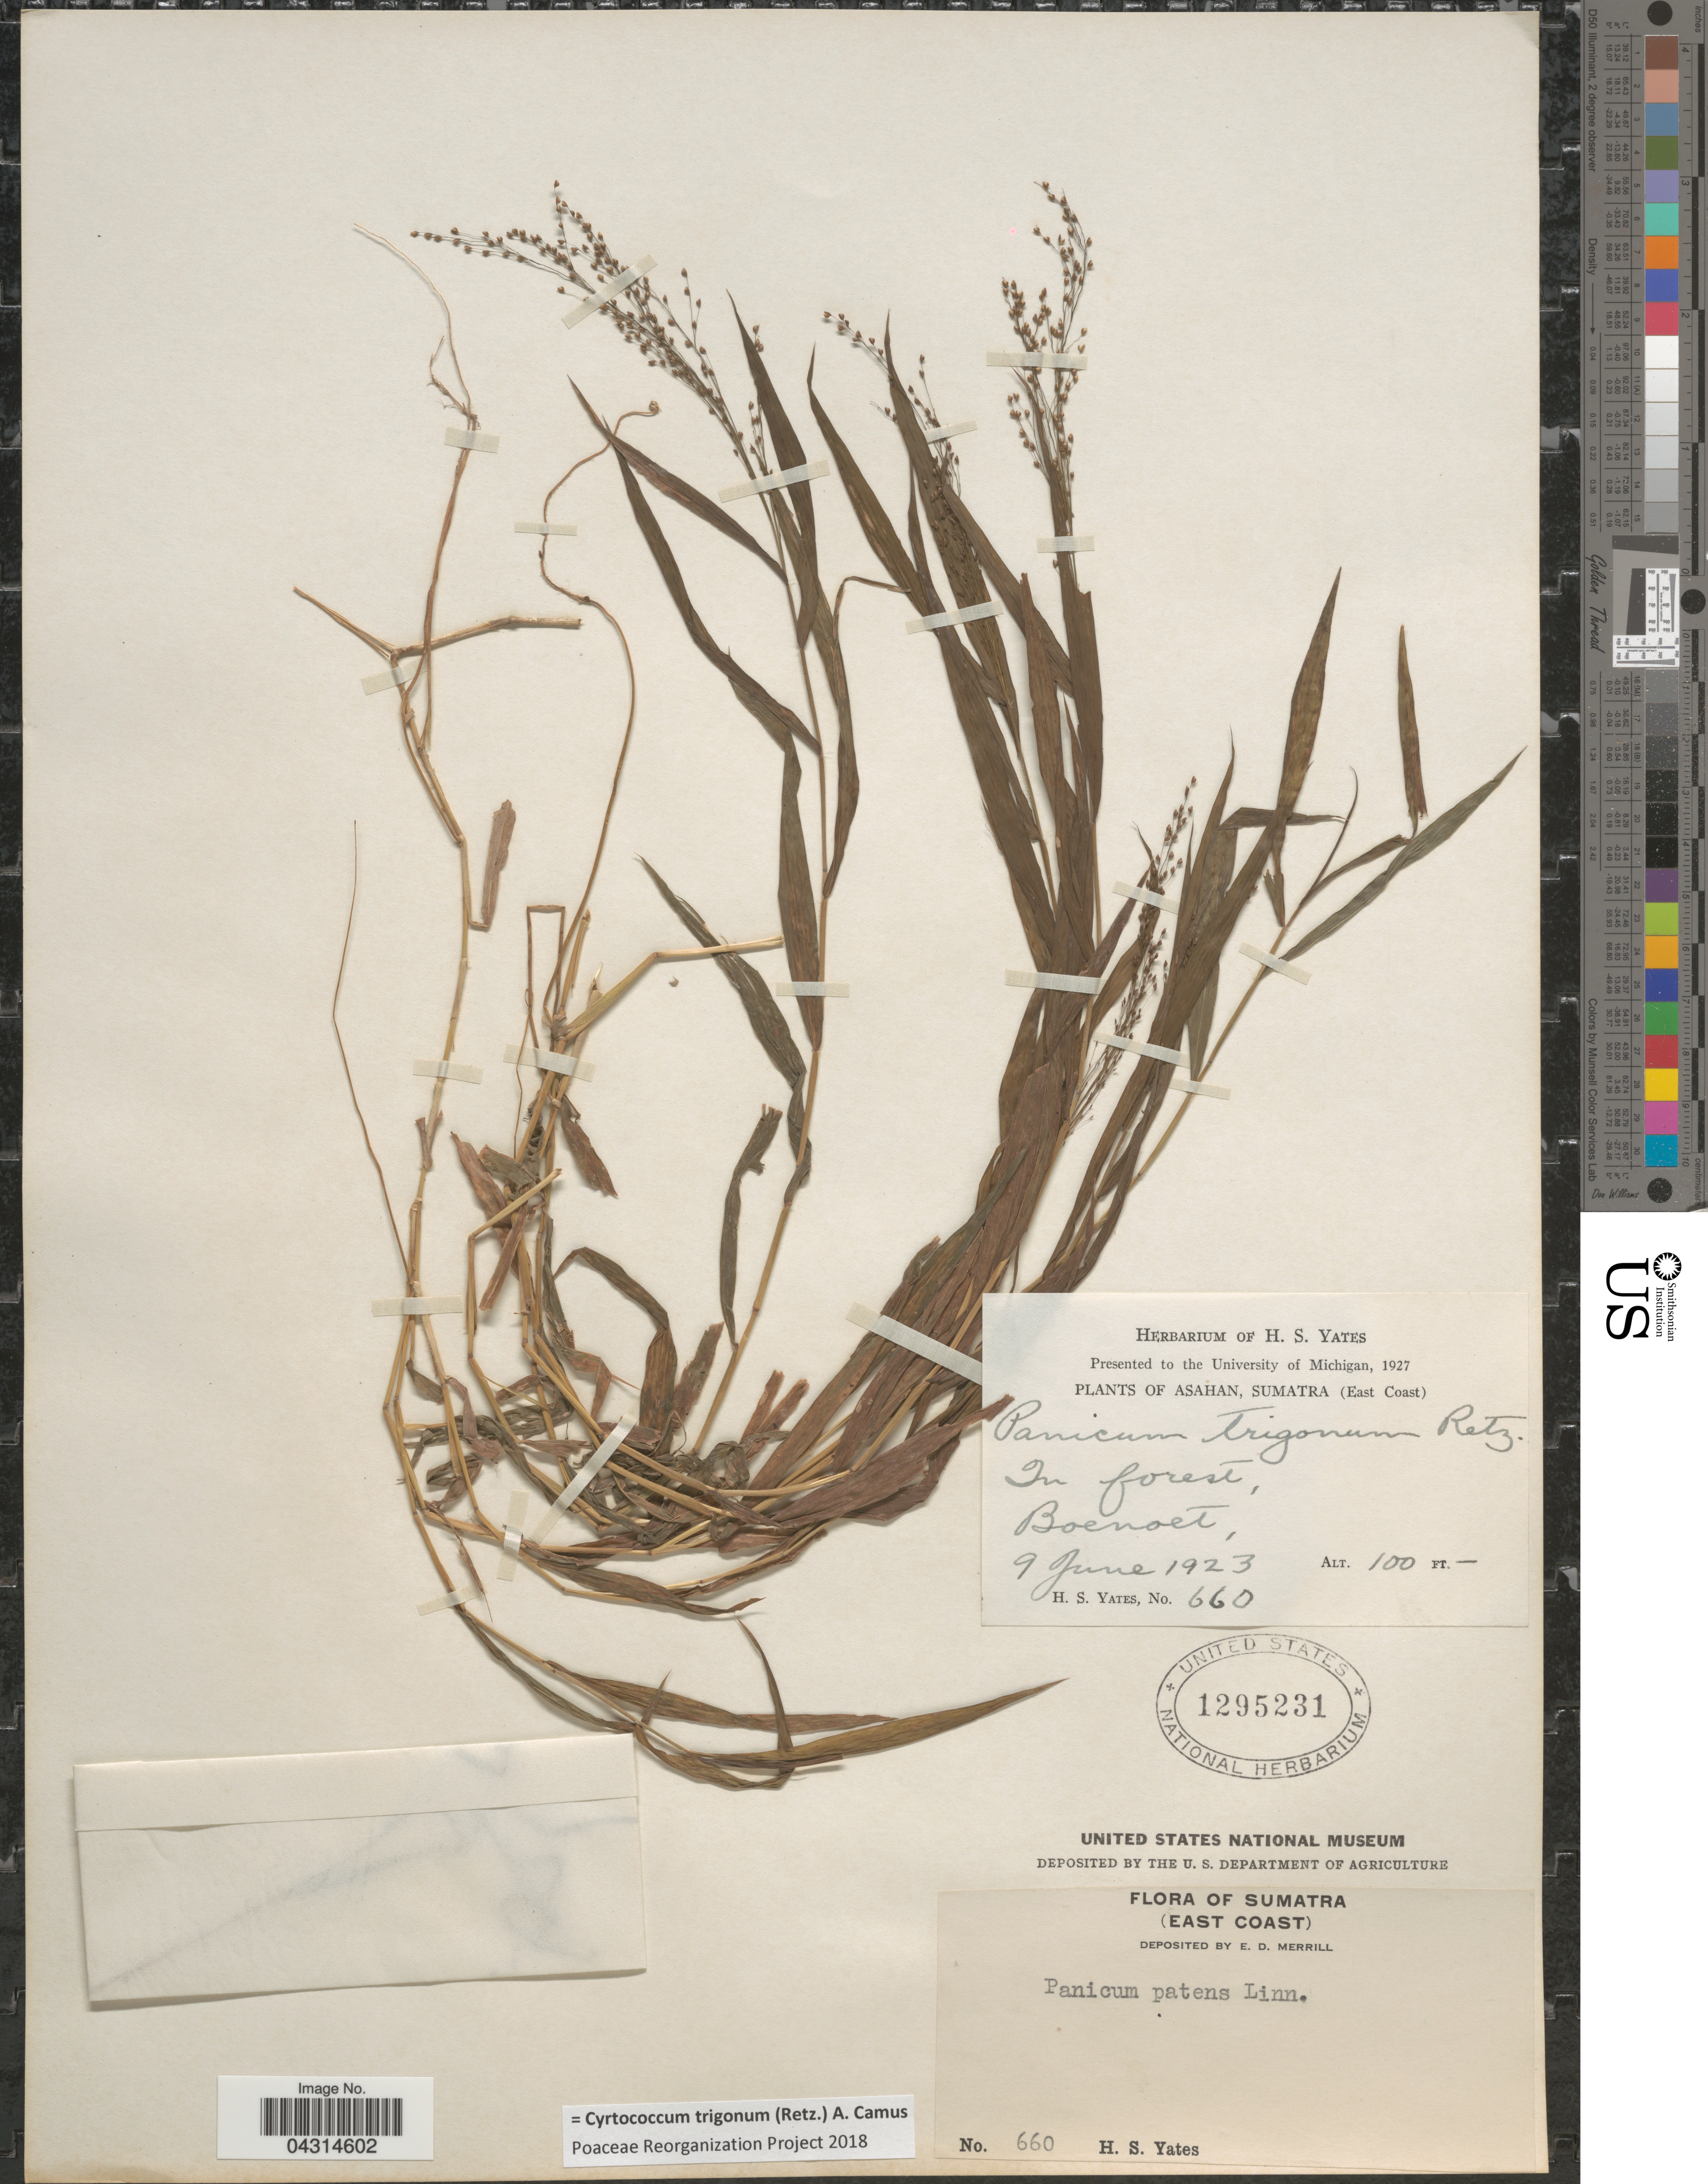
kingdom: Plantae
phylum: Tracheophyta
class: Liliopsida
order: Poales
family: Poaceae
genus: Cyrtococcum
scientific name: Cyrtococcum trigonum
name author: (Retz.) A. Camus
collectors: H. S. Yates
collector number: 660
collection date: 1923-06-09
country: Indonesia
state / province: Sumatra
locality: Asahan, Sumatra (East Coast). In forest, Boenoet.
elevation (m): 30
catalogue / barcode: US 1295231